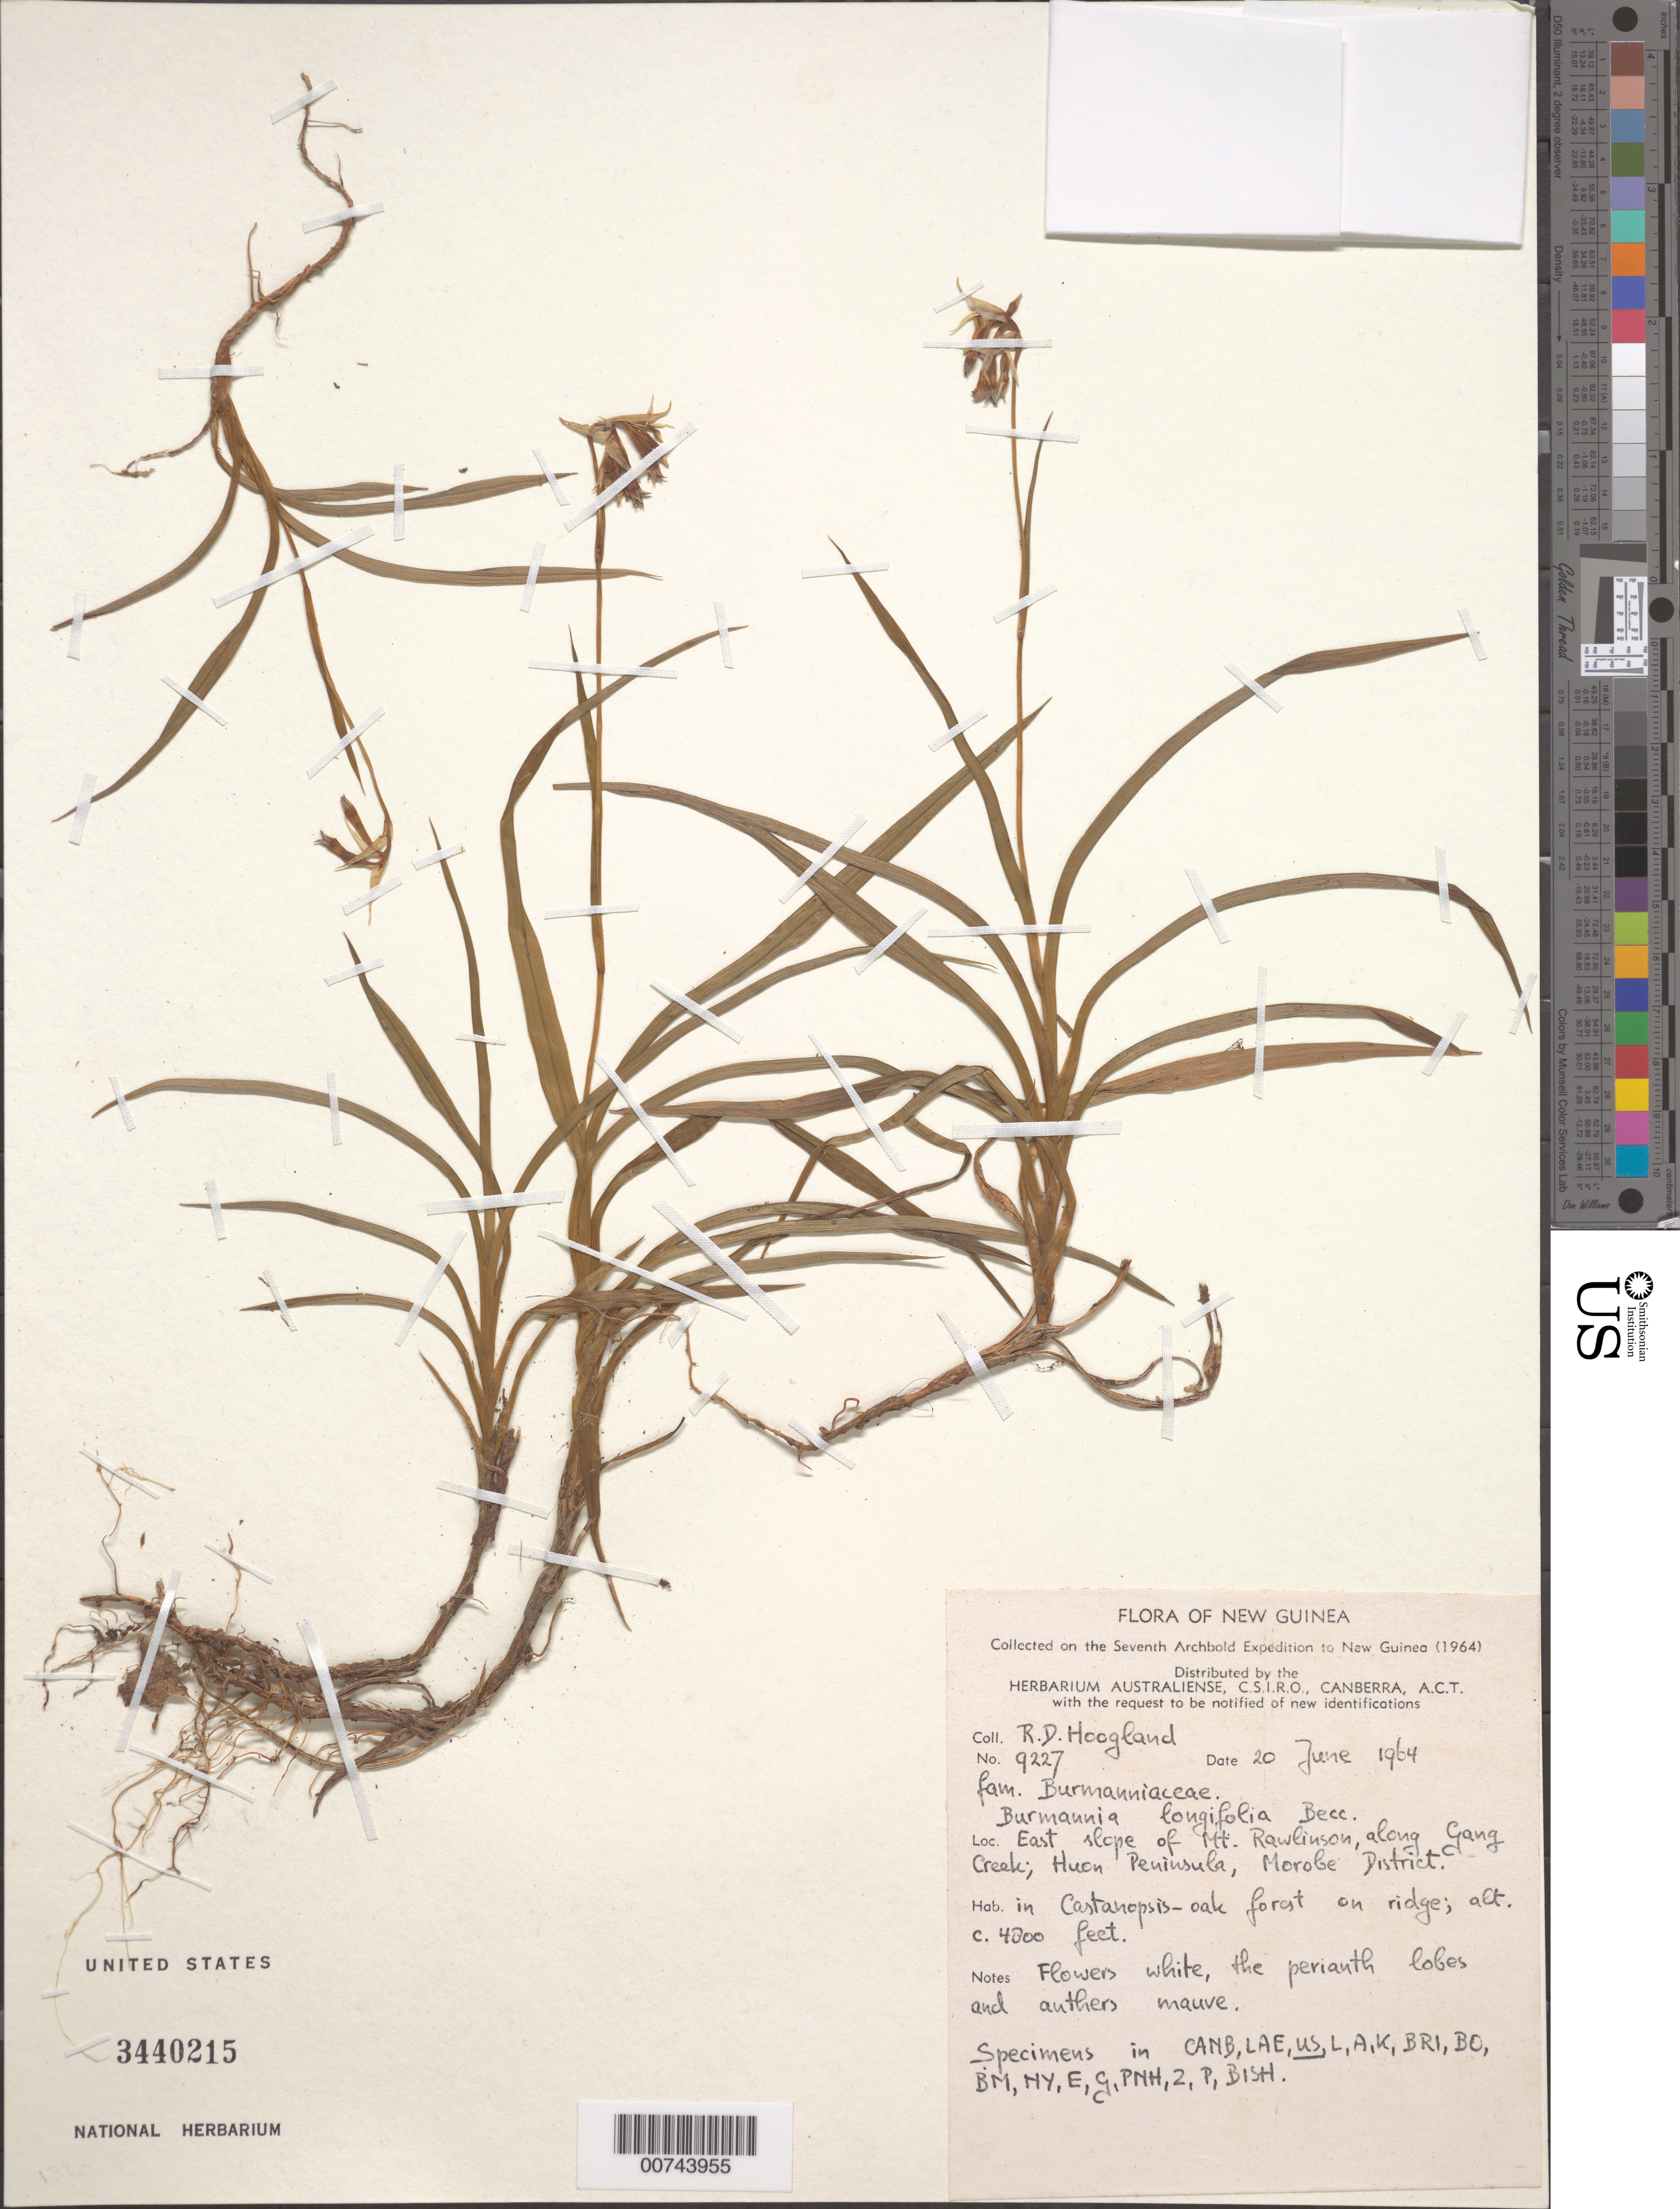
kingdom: Plantae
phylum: Tracheophyta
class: Liliopsida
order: Dioscoreales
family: Burmanniaceae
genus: Burmannia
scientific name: Burmannia longifolia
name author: Becc.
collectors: R. D. Hoogland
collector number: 9227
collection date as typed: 20 Jun 1964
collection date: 1964-06-20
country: Papua New Guinea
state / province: Morobe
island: New Guinea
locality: Huon peninsula, E slope of Mt. Rawlinson along Gang Creek.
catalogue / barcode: US 3440215